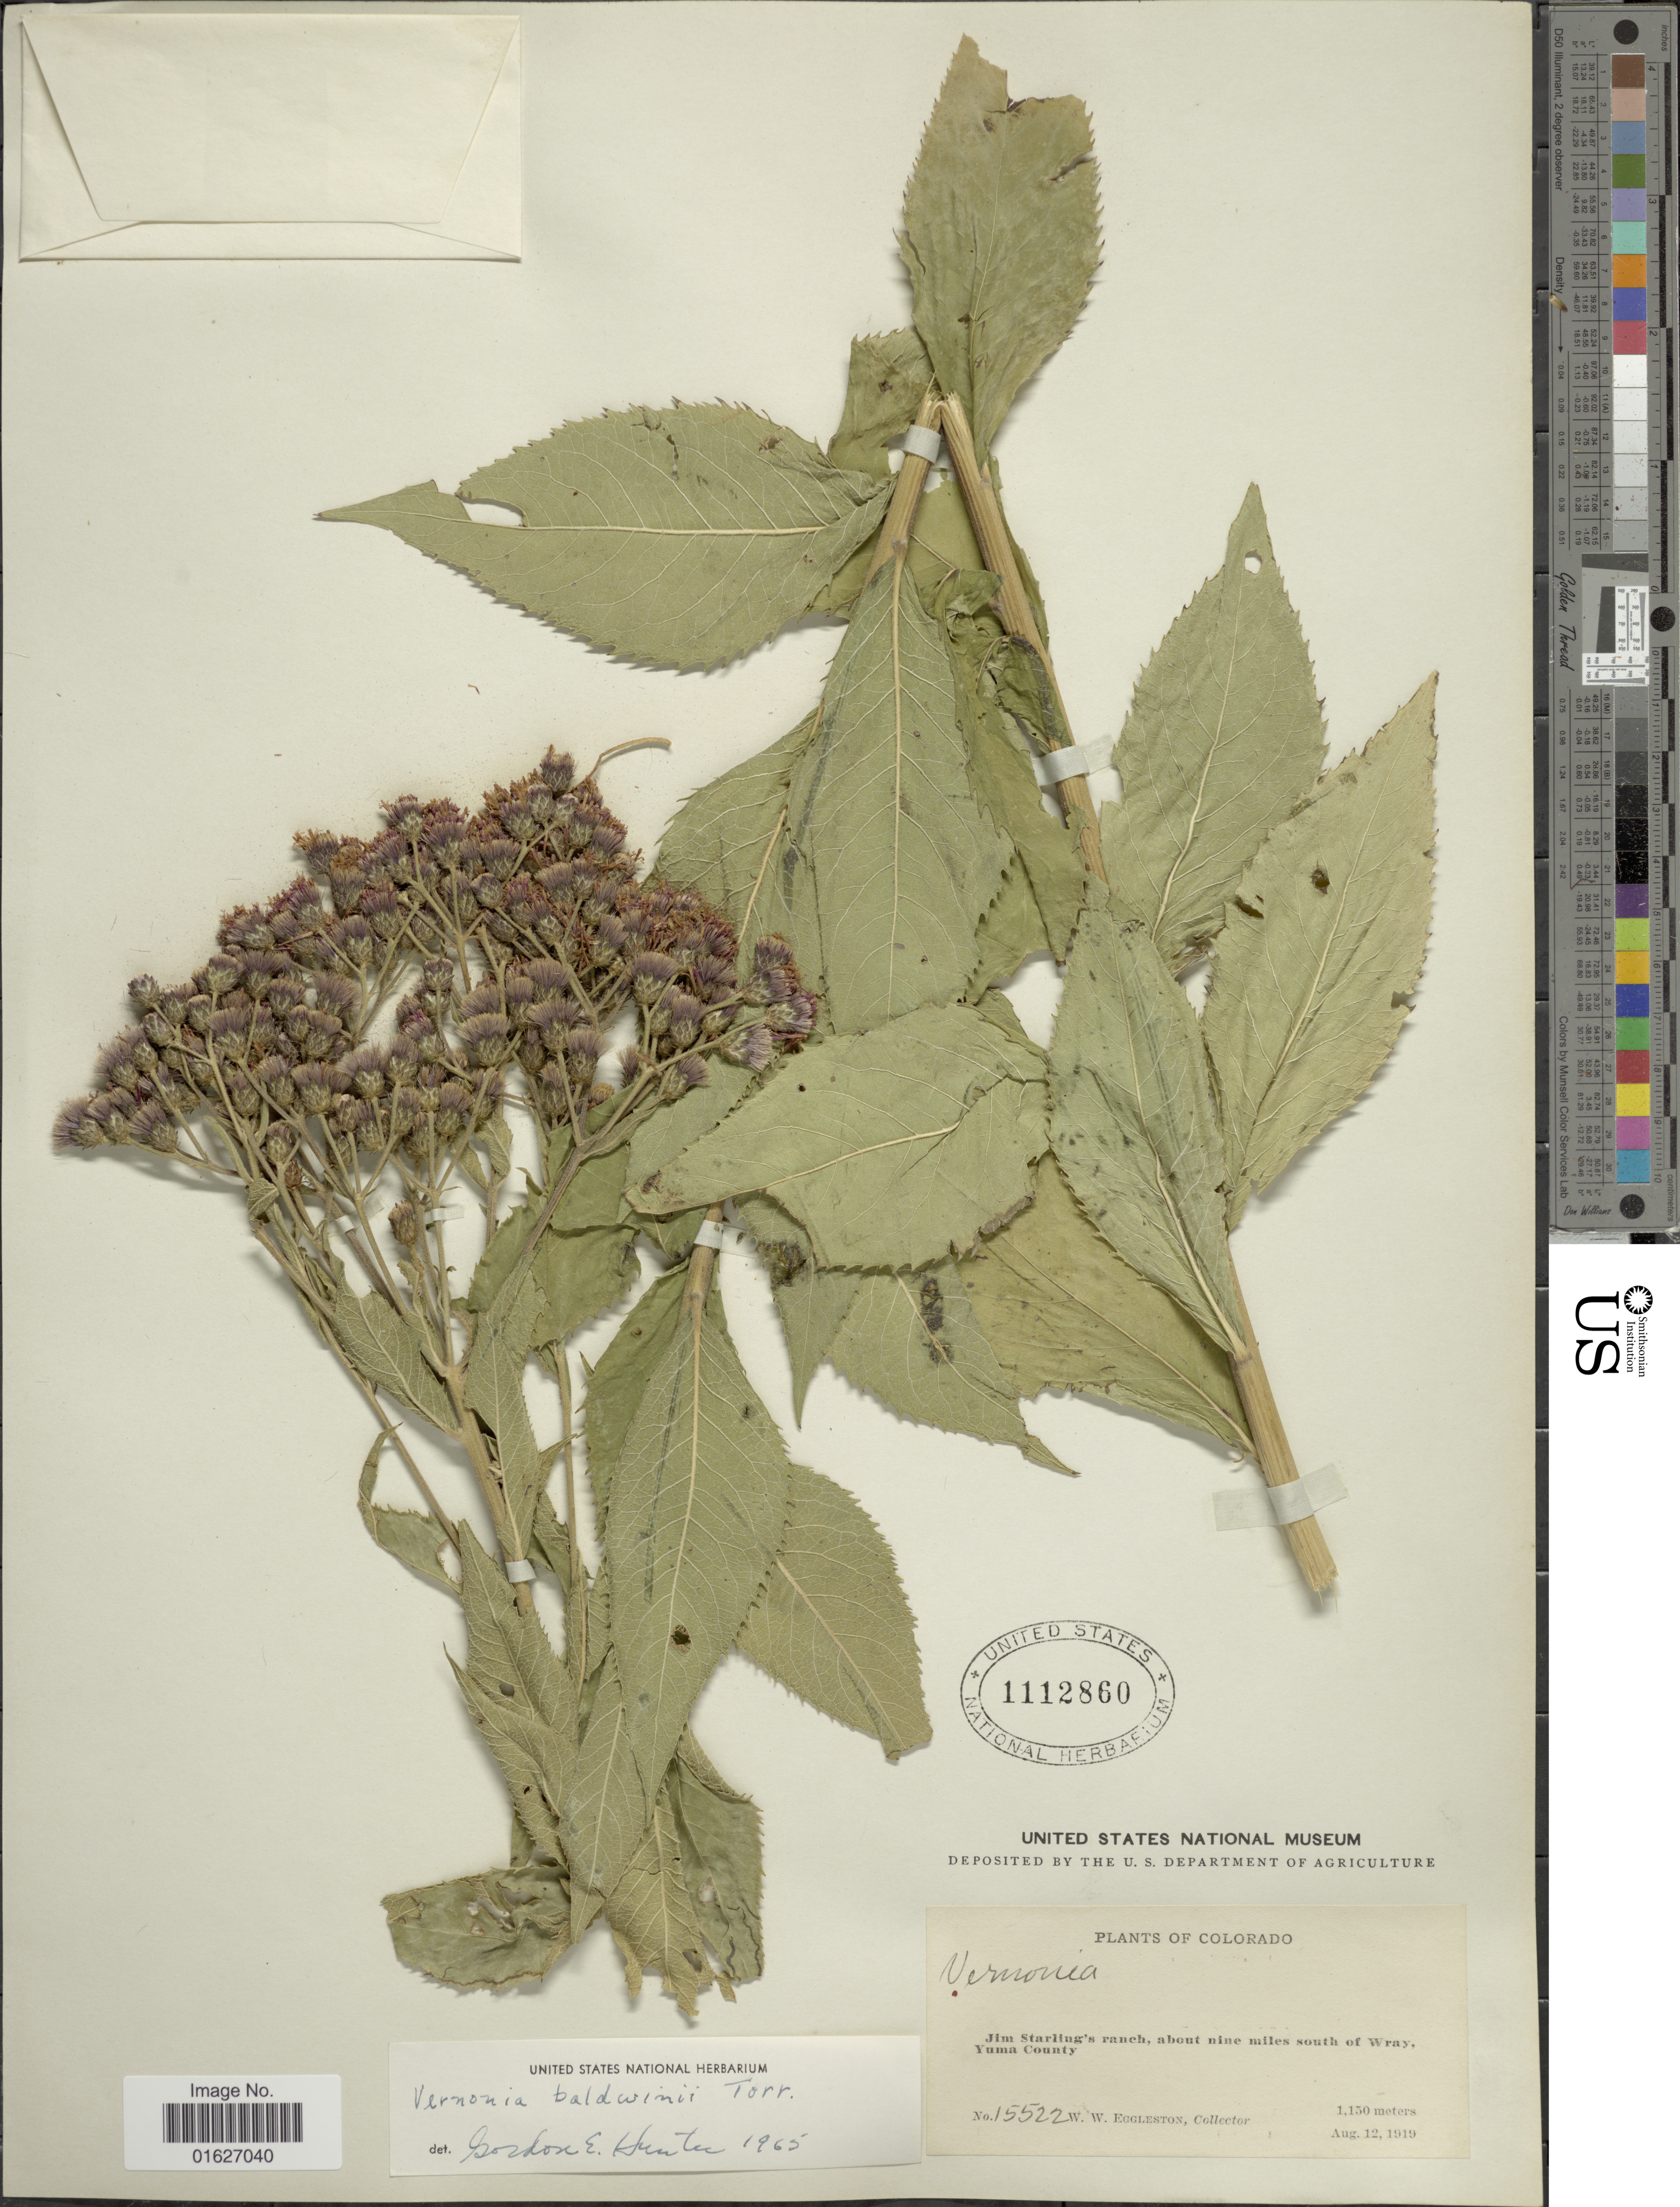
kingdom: Plantae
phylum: Tracheophyta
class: Magnoliopsida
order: Asterales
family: Asteraceae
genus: Vernonia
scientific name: Vernonia baldwinii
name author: Torr.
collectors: W. W. Eggleston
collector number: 15522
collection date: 1919-08-12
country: United States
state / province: Colorado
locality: Jim Starling's ranch, about nine miles south of Wray, Yuma County.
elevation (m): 1150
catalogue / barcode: US 1112860